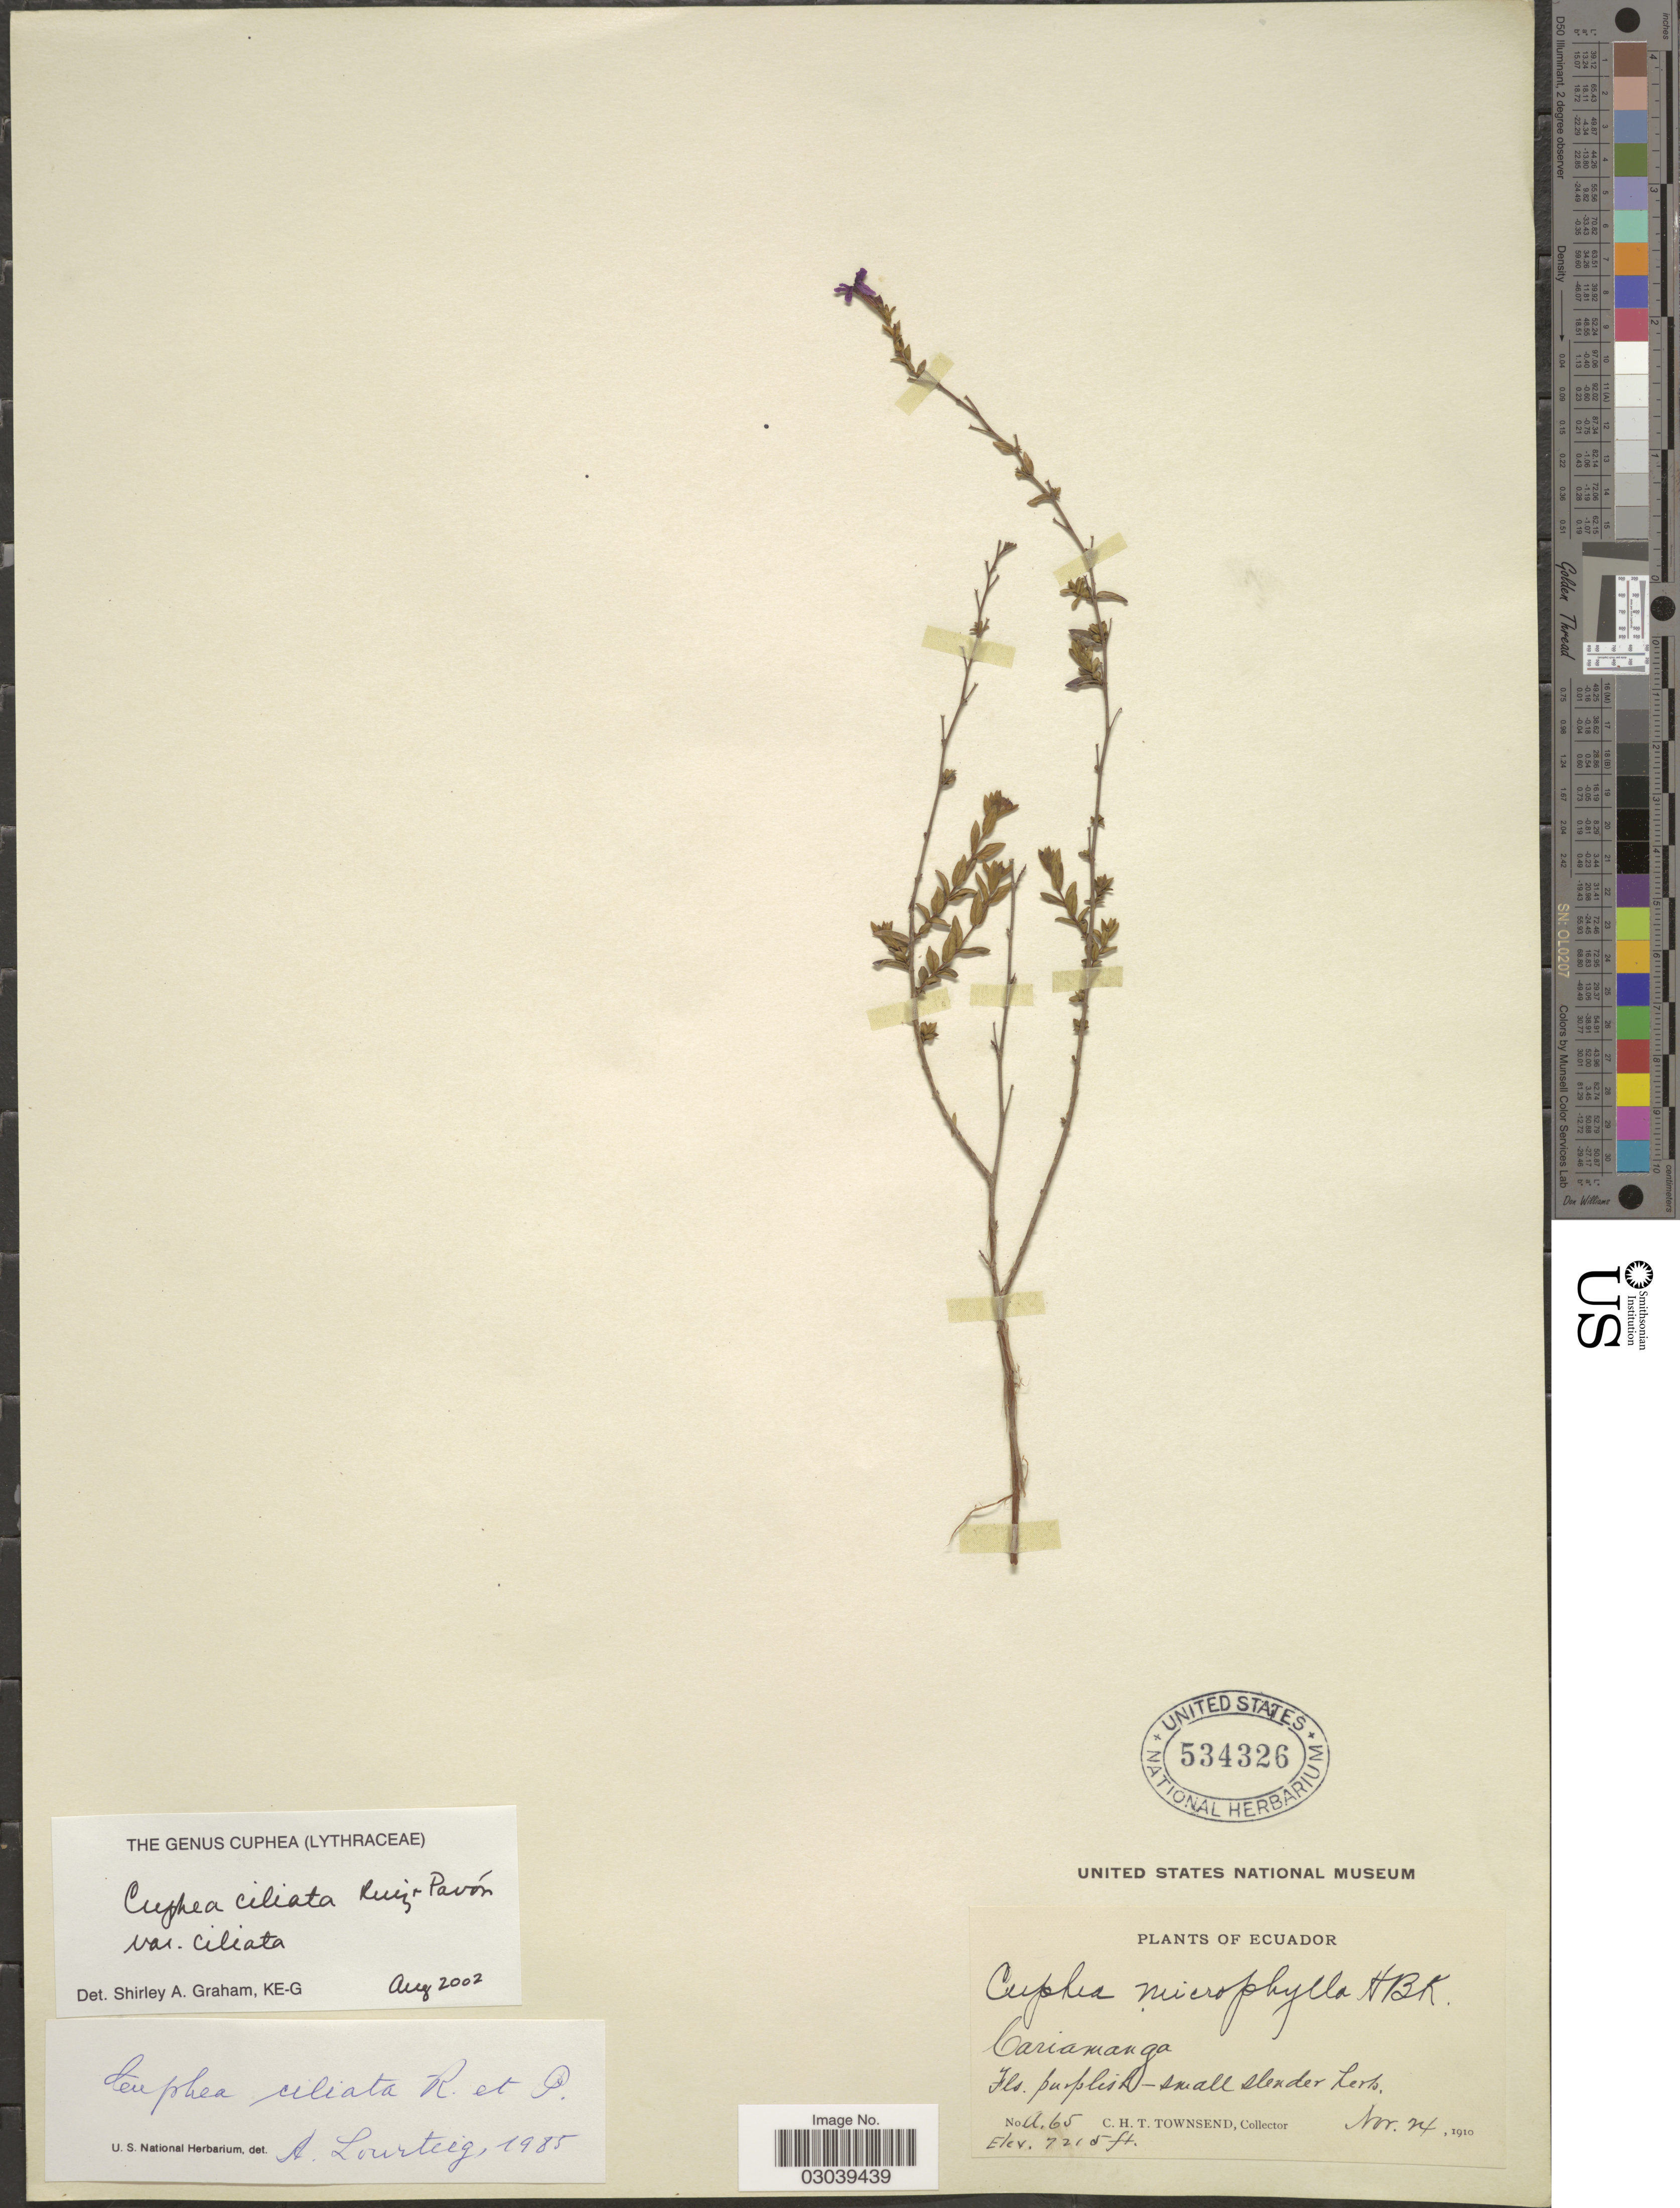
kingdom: Plantae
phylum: Tracheophyta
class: Magnoliopsida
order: Myrtales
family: Lythraceae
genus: Cuphea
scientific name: Cuphea ciliata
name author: Ruiz & Pav.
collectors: C. H. T. Townsend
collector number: A65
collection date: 1910-11-24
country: Ecuador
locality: Cariamanga.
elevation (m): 2199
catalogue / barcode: US 534326